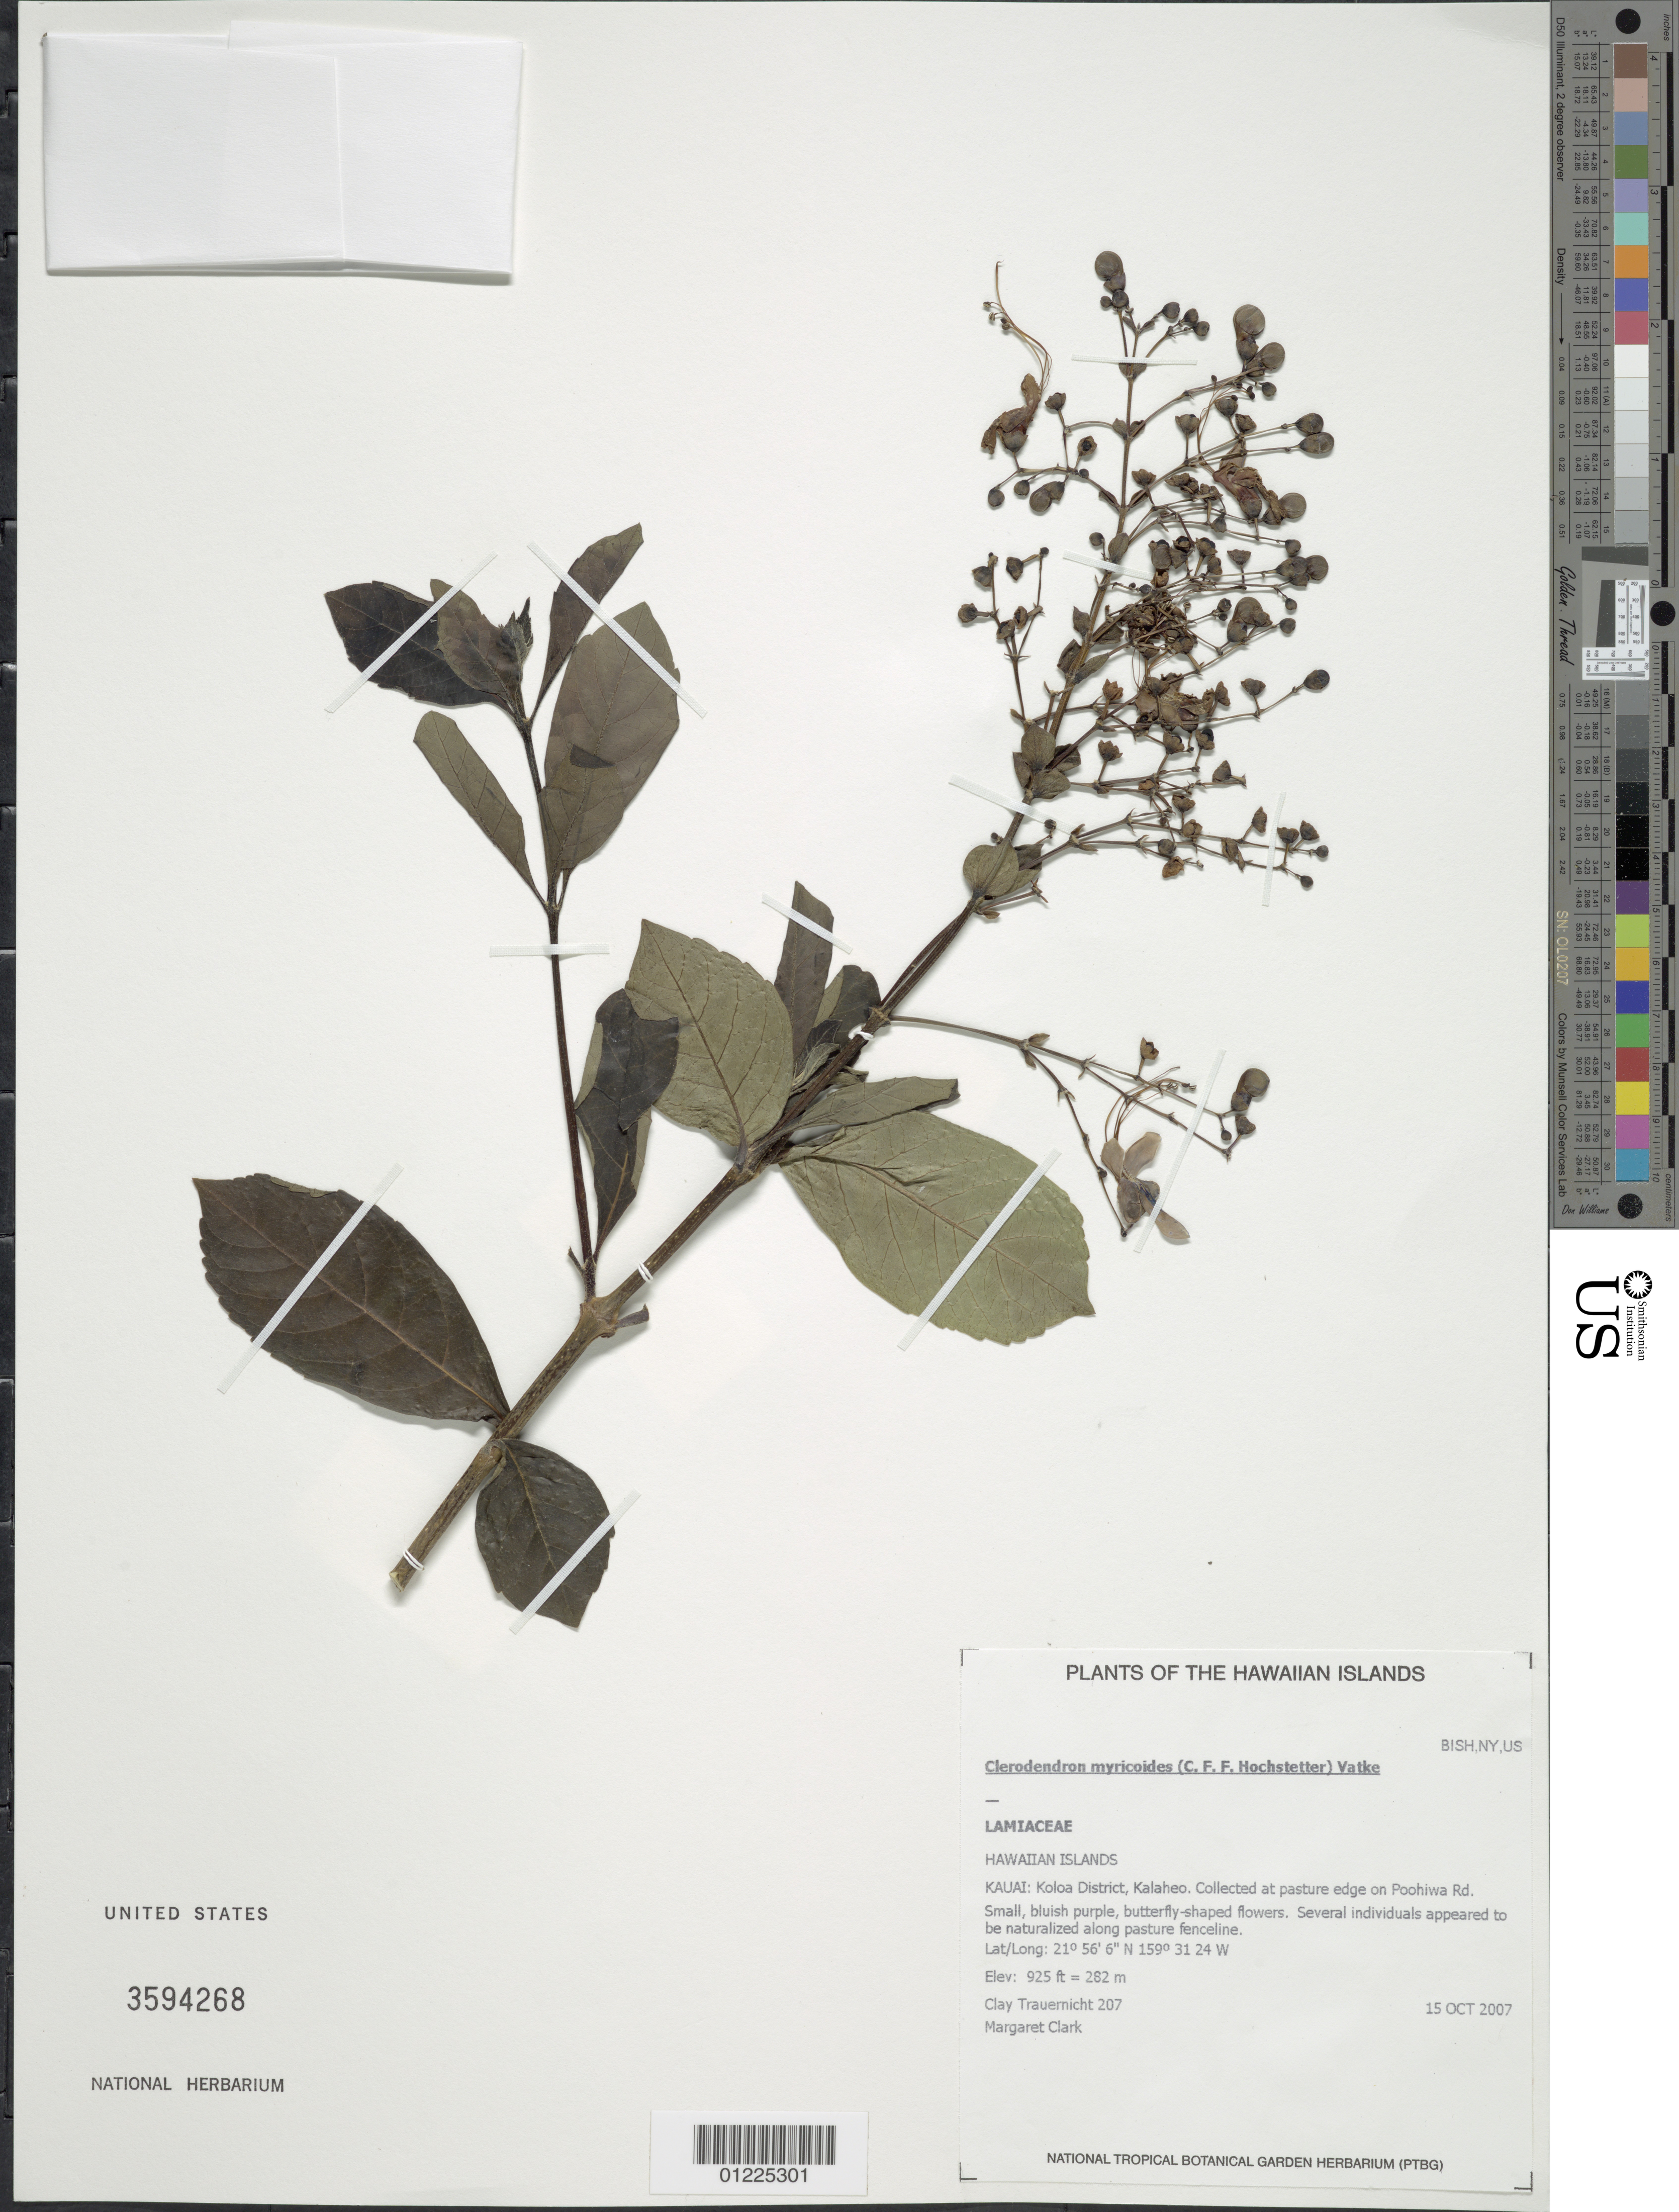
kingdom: Plantae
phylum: Tracheophyta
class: Magnoliopsida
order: Lamiales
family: Lamiaceae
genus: Clerodendrum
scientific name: Clerodendrum myricoides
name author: (Hochst.) R. Br. ex Vatke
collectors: C. Trauernicht & M. Clark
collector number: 207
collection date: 2007-10-15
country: United States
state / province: Hawaii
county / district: Kaui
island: Kaua'i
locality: Koloa District, Kalaheo. Edge of Poohiwa Rd.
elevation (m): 282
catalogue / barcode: US 3594268